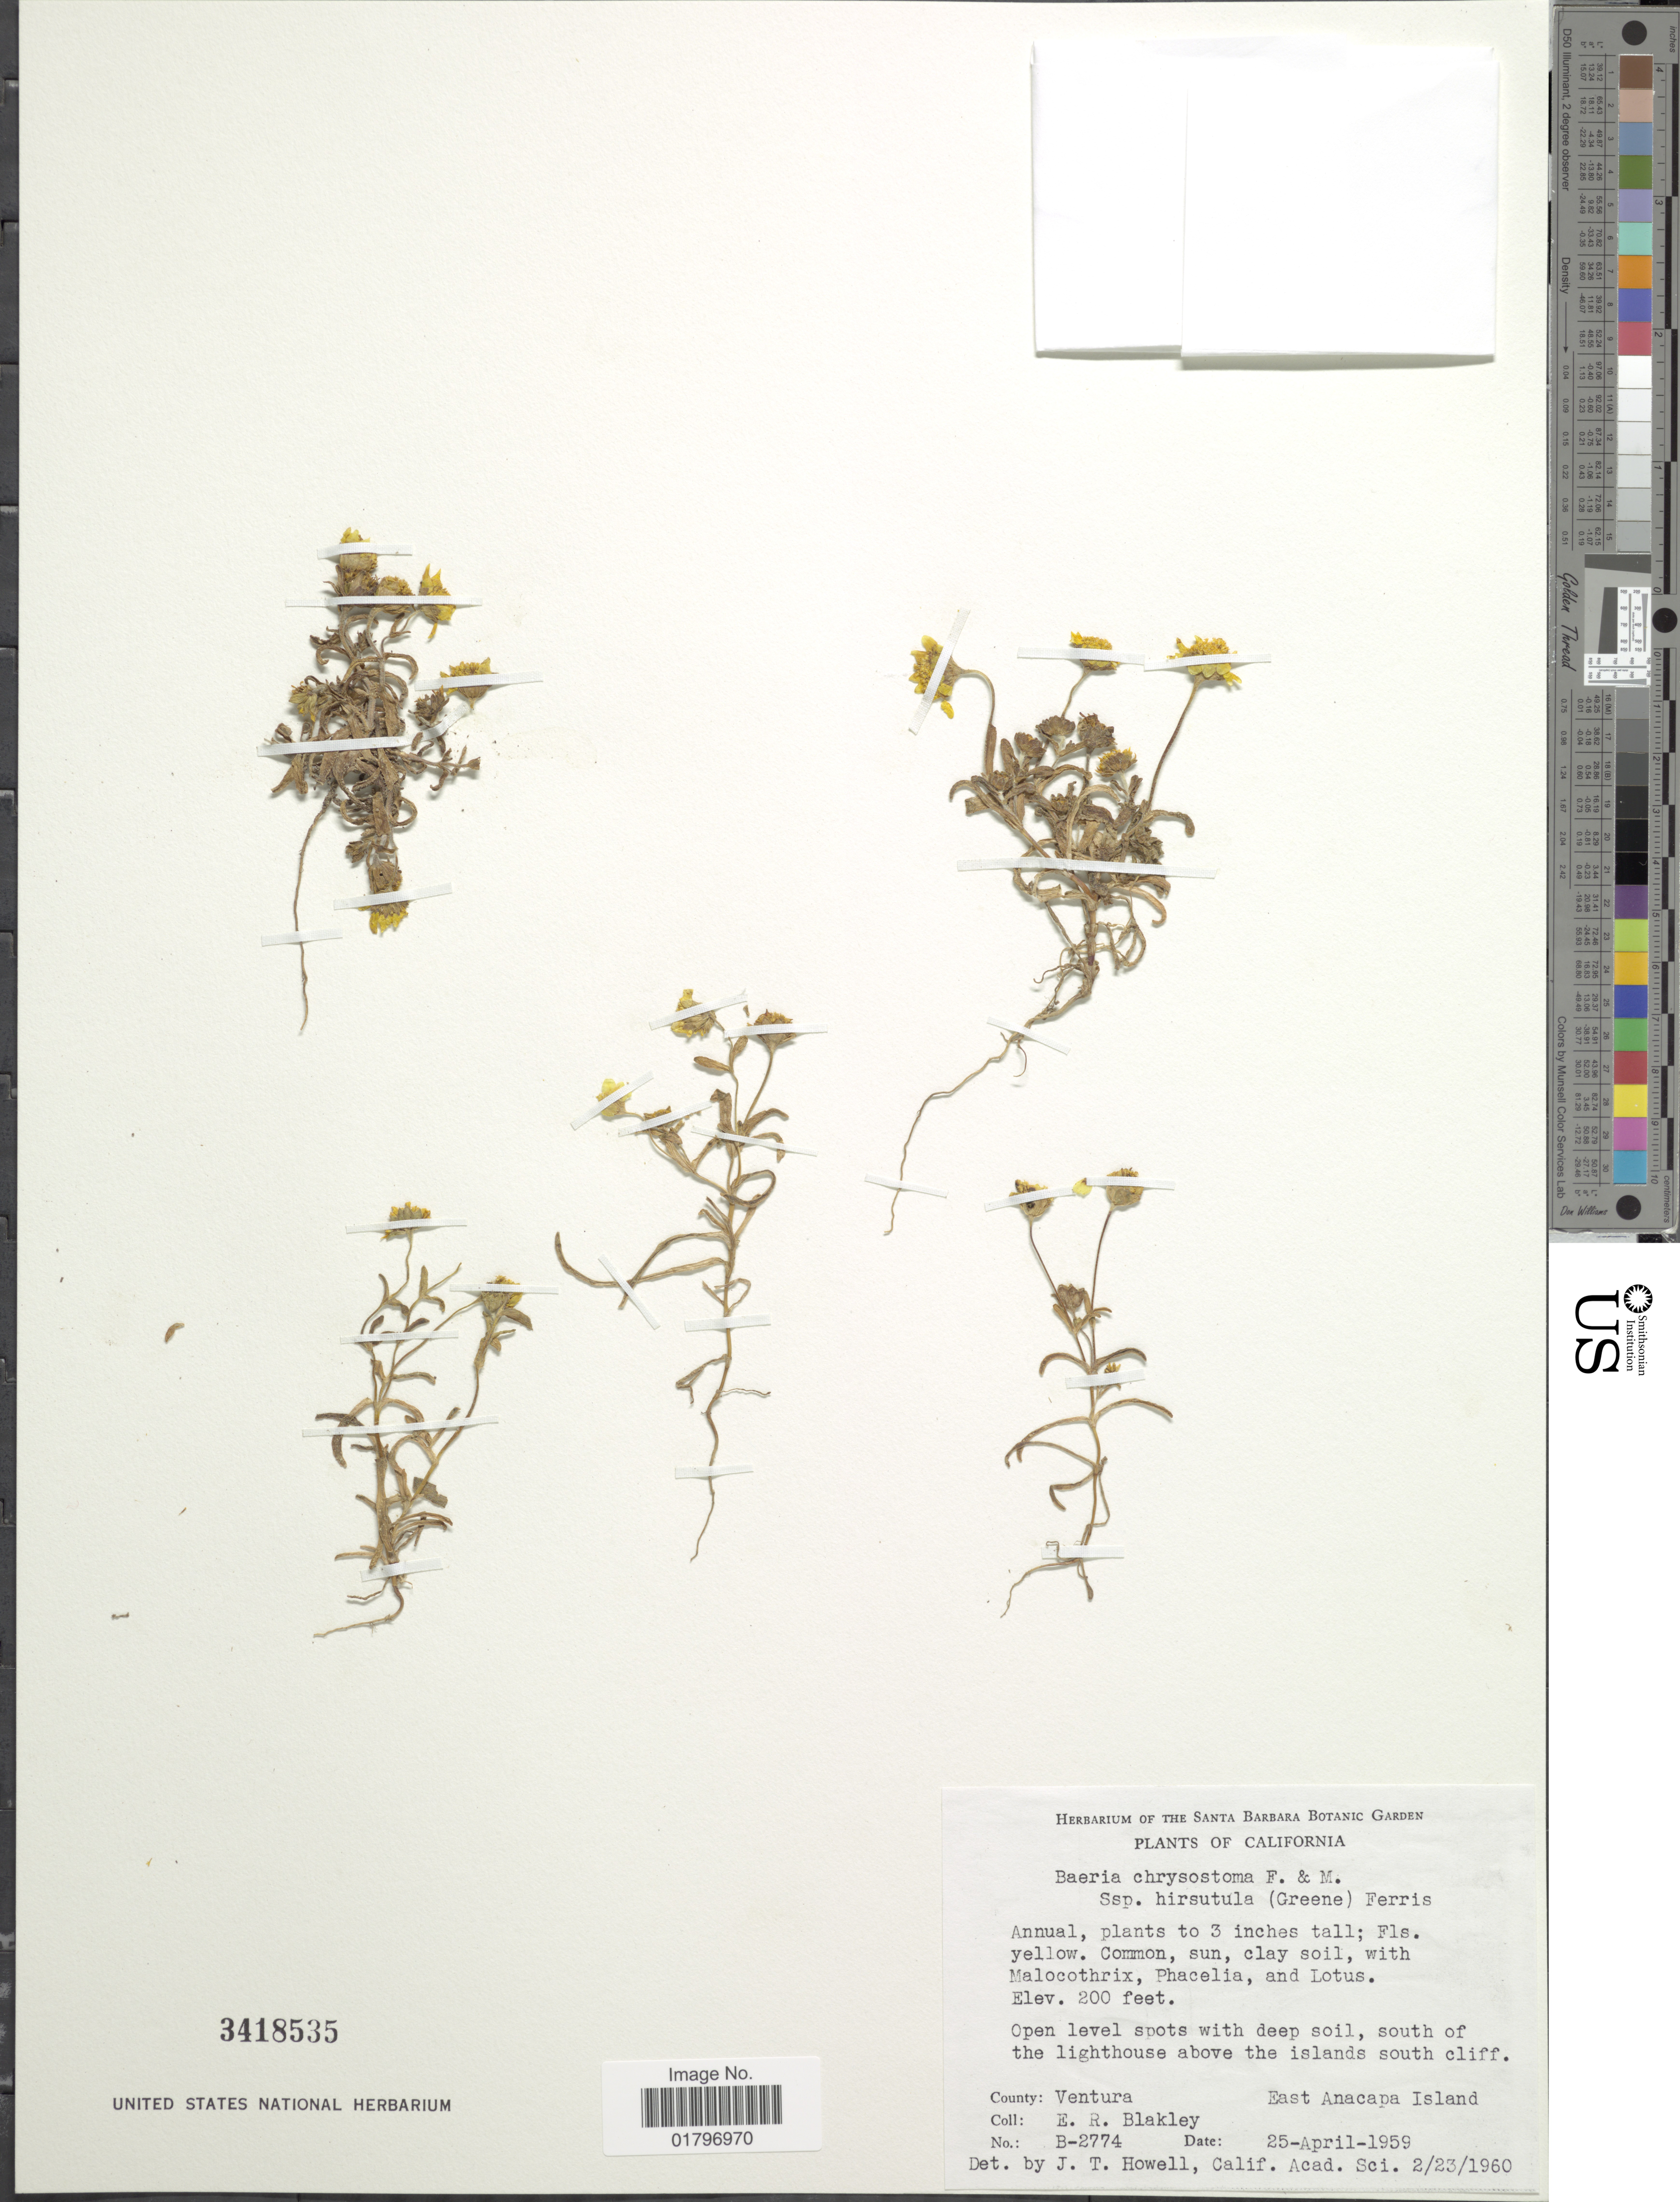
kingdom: Plantae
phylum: Tracheophyta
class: Magnoliopsida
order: Asterales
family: Asteraceae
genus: Lasthenia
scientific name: Lasthenia chrysostoma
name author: (Fisch. & C.A. Mey.) Greene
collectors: E. R. Blakley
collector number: B-2774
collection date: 1959-04-25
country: United States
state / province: California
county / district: Ventura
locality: South of the lighthouse above the islands south cliff. County: Ventura. East Anacapa Island.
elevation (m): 61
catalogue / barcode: US 3418535